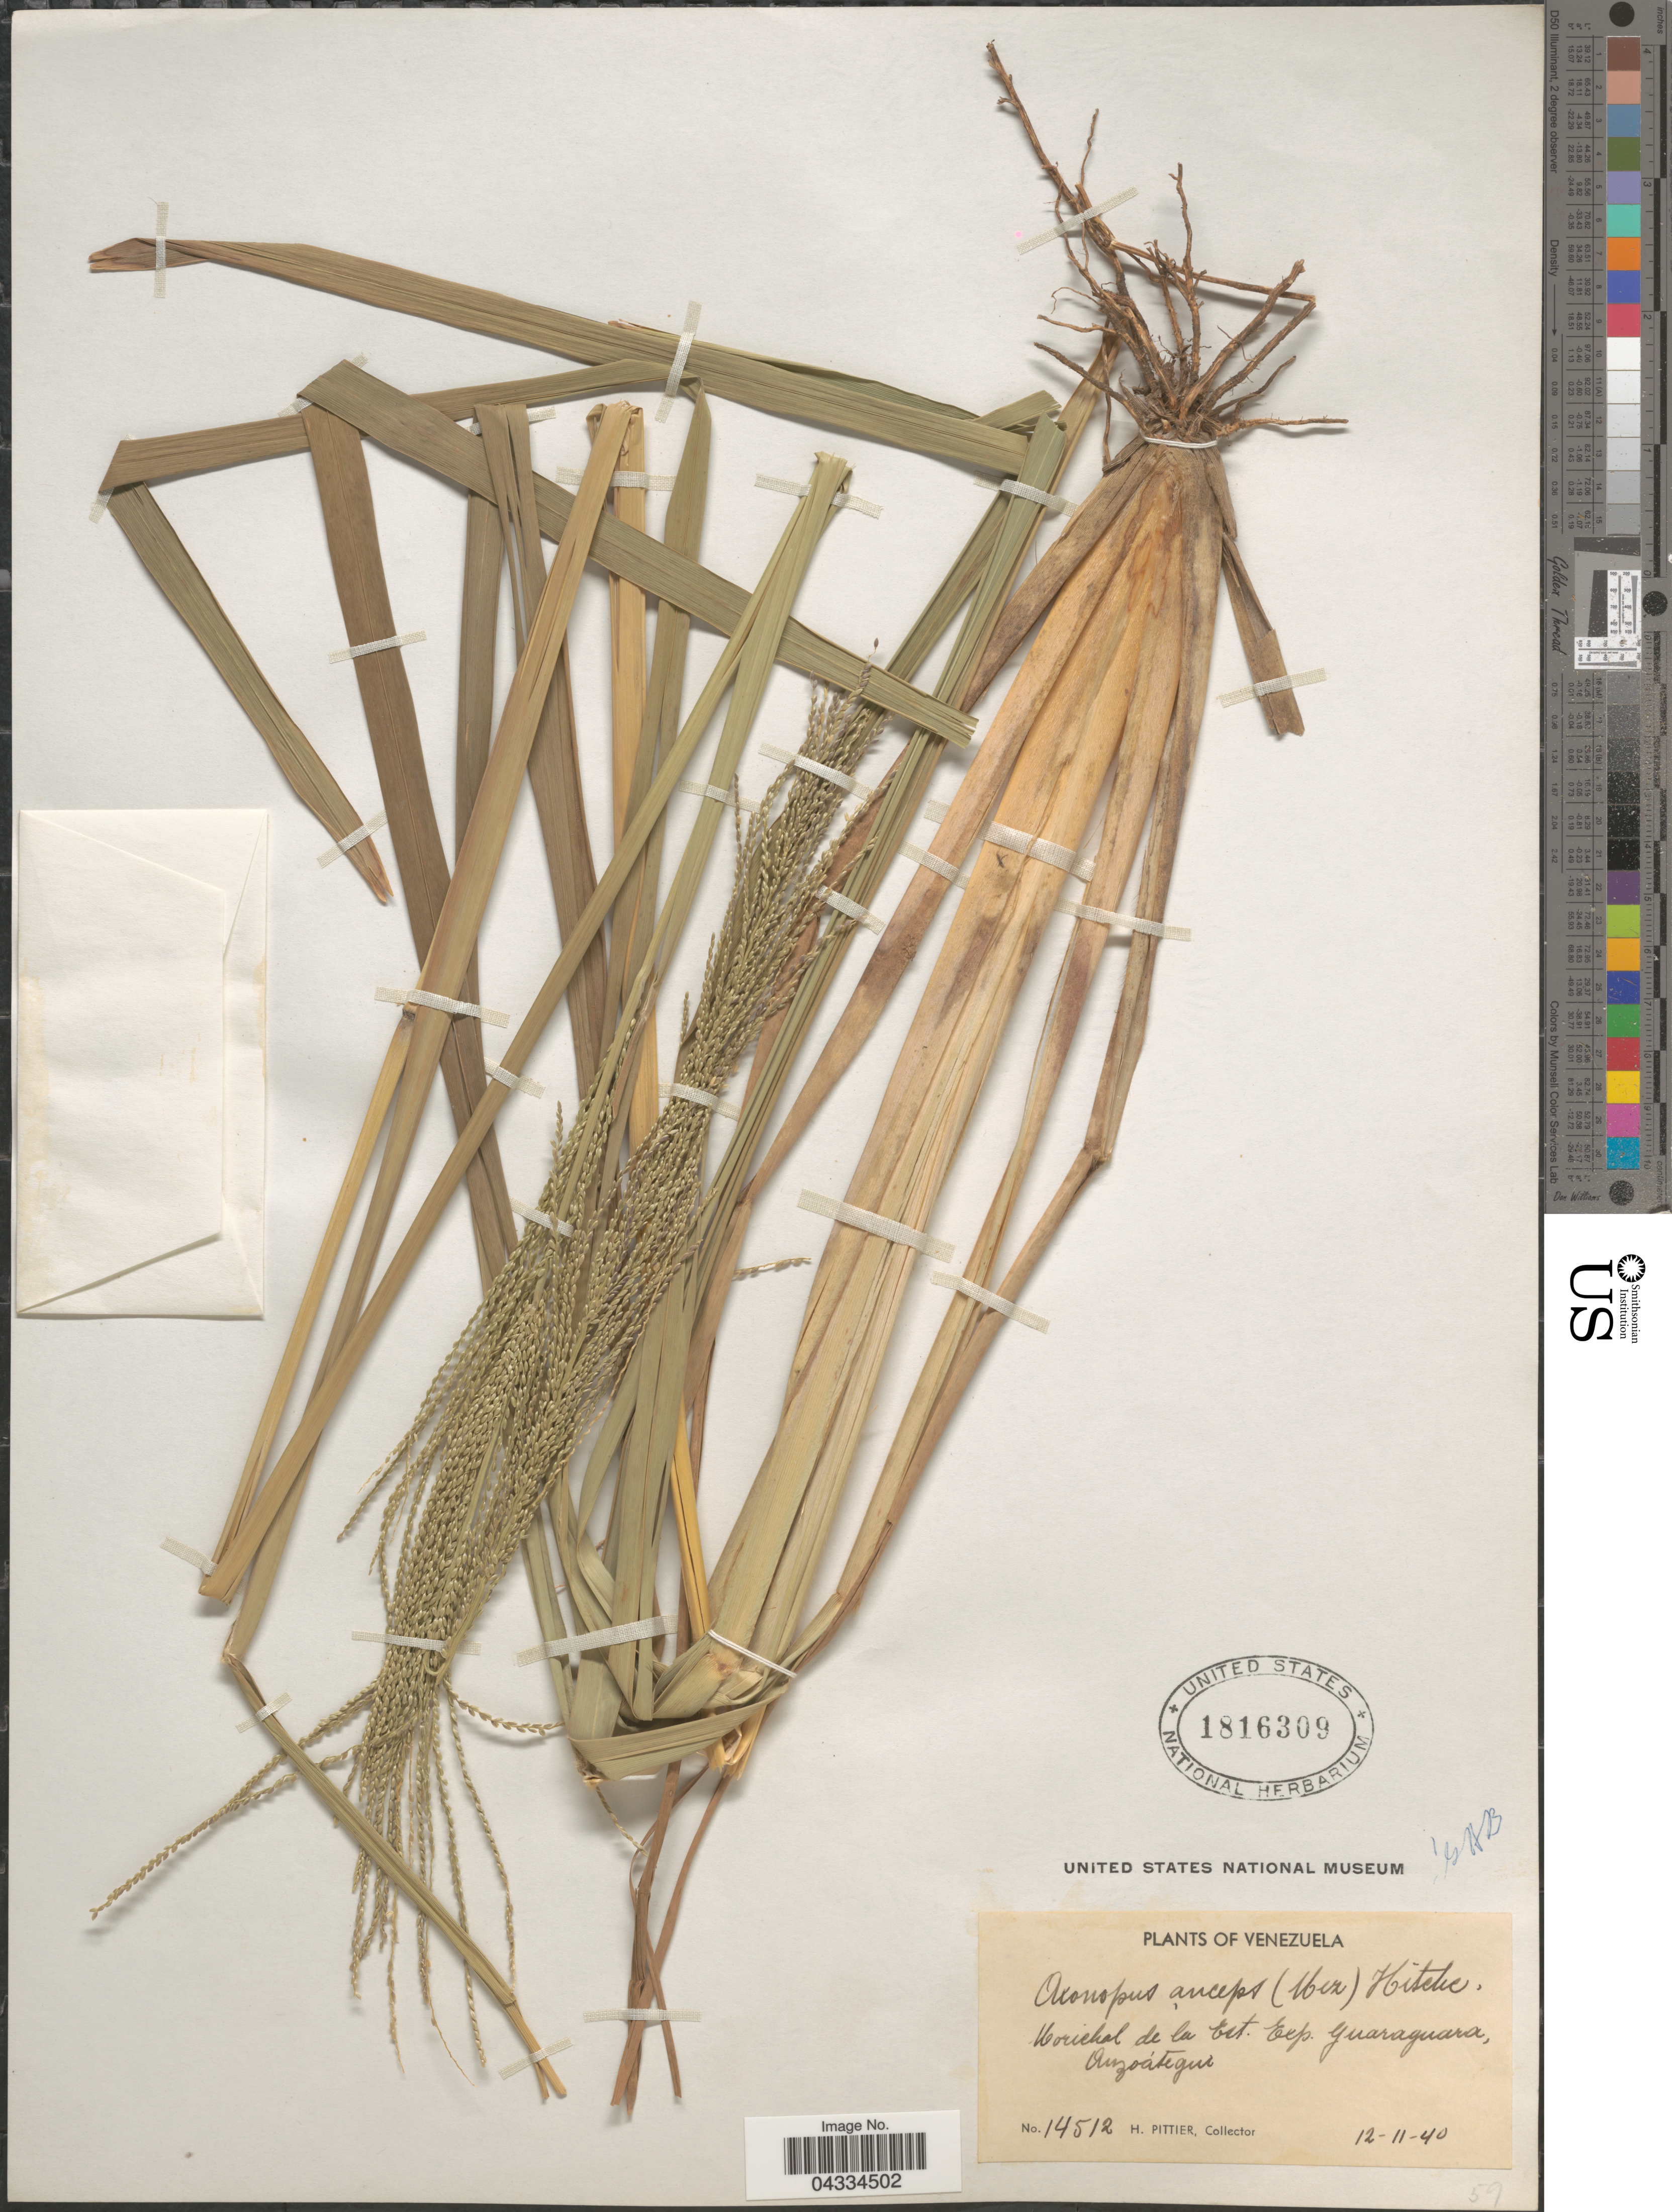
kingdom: Plantae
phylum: Tracheophyta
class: Liliopsida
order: Poales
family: Poaceae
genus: Axonopus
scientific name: Axonopus anceps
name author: (Mez) Hitchc.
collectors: H. F. Pittier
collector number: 14512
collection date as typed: Transcribed d/m/y: 12/11/40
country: Venezuela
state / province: Anzoategui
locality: Morichal de la Est. Exp. Guaraguara.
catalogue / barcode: US 1816309